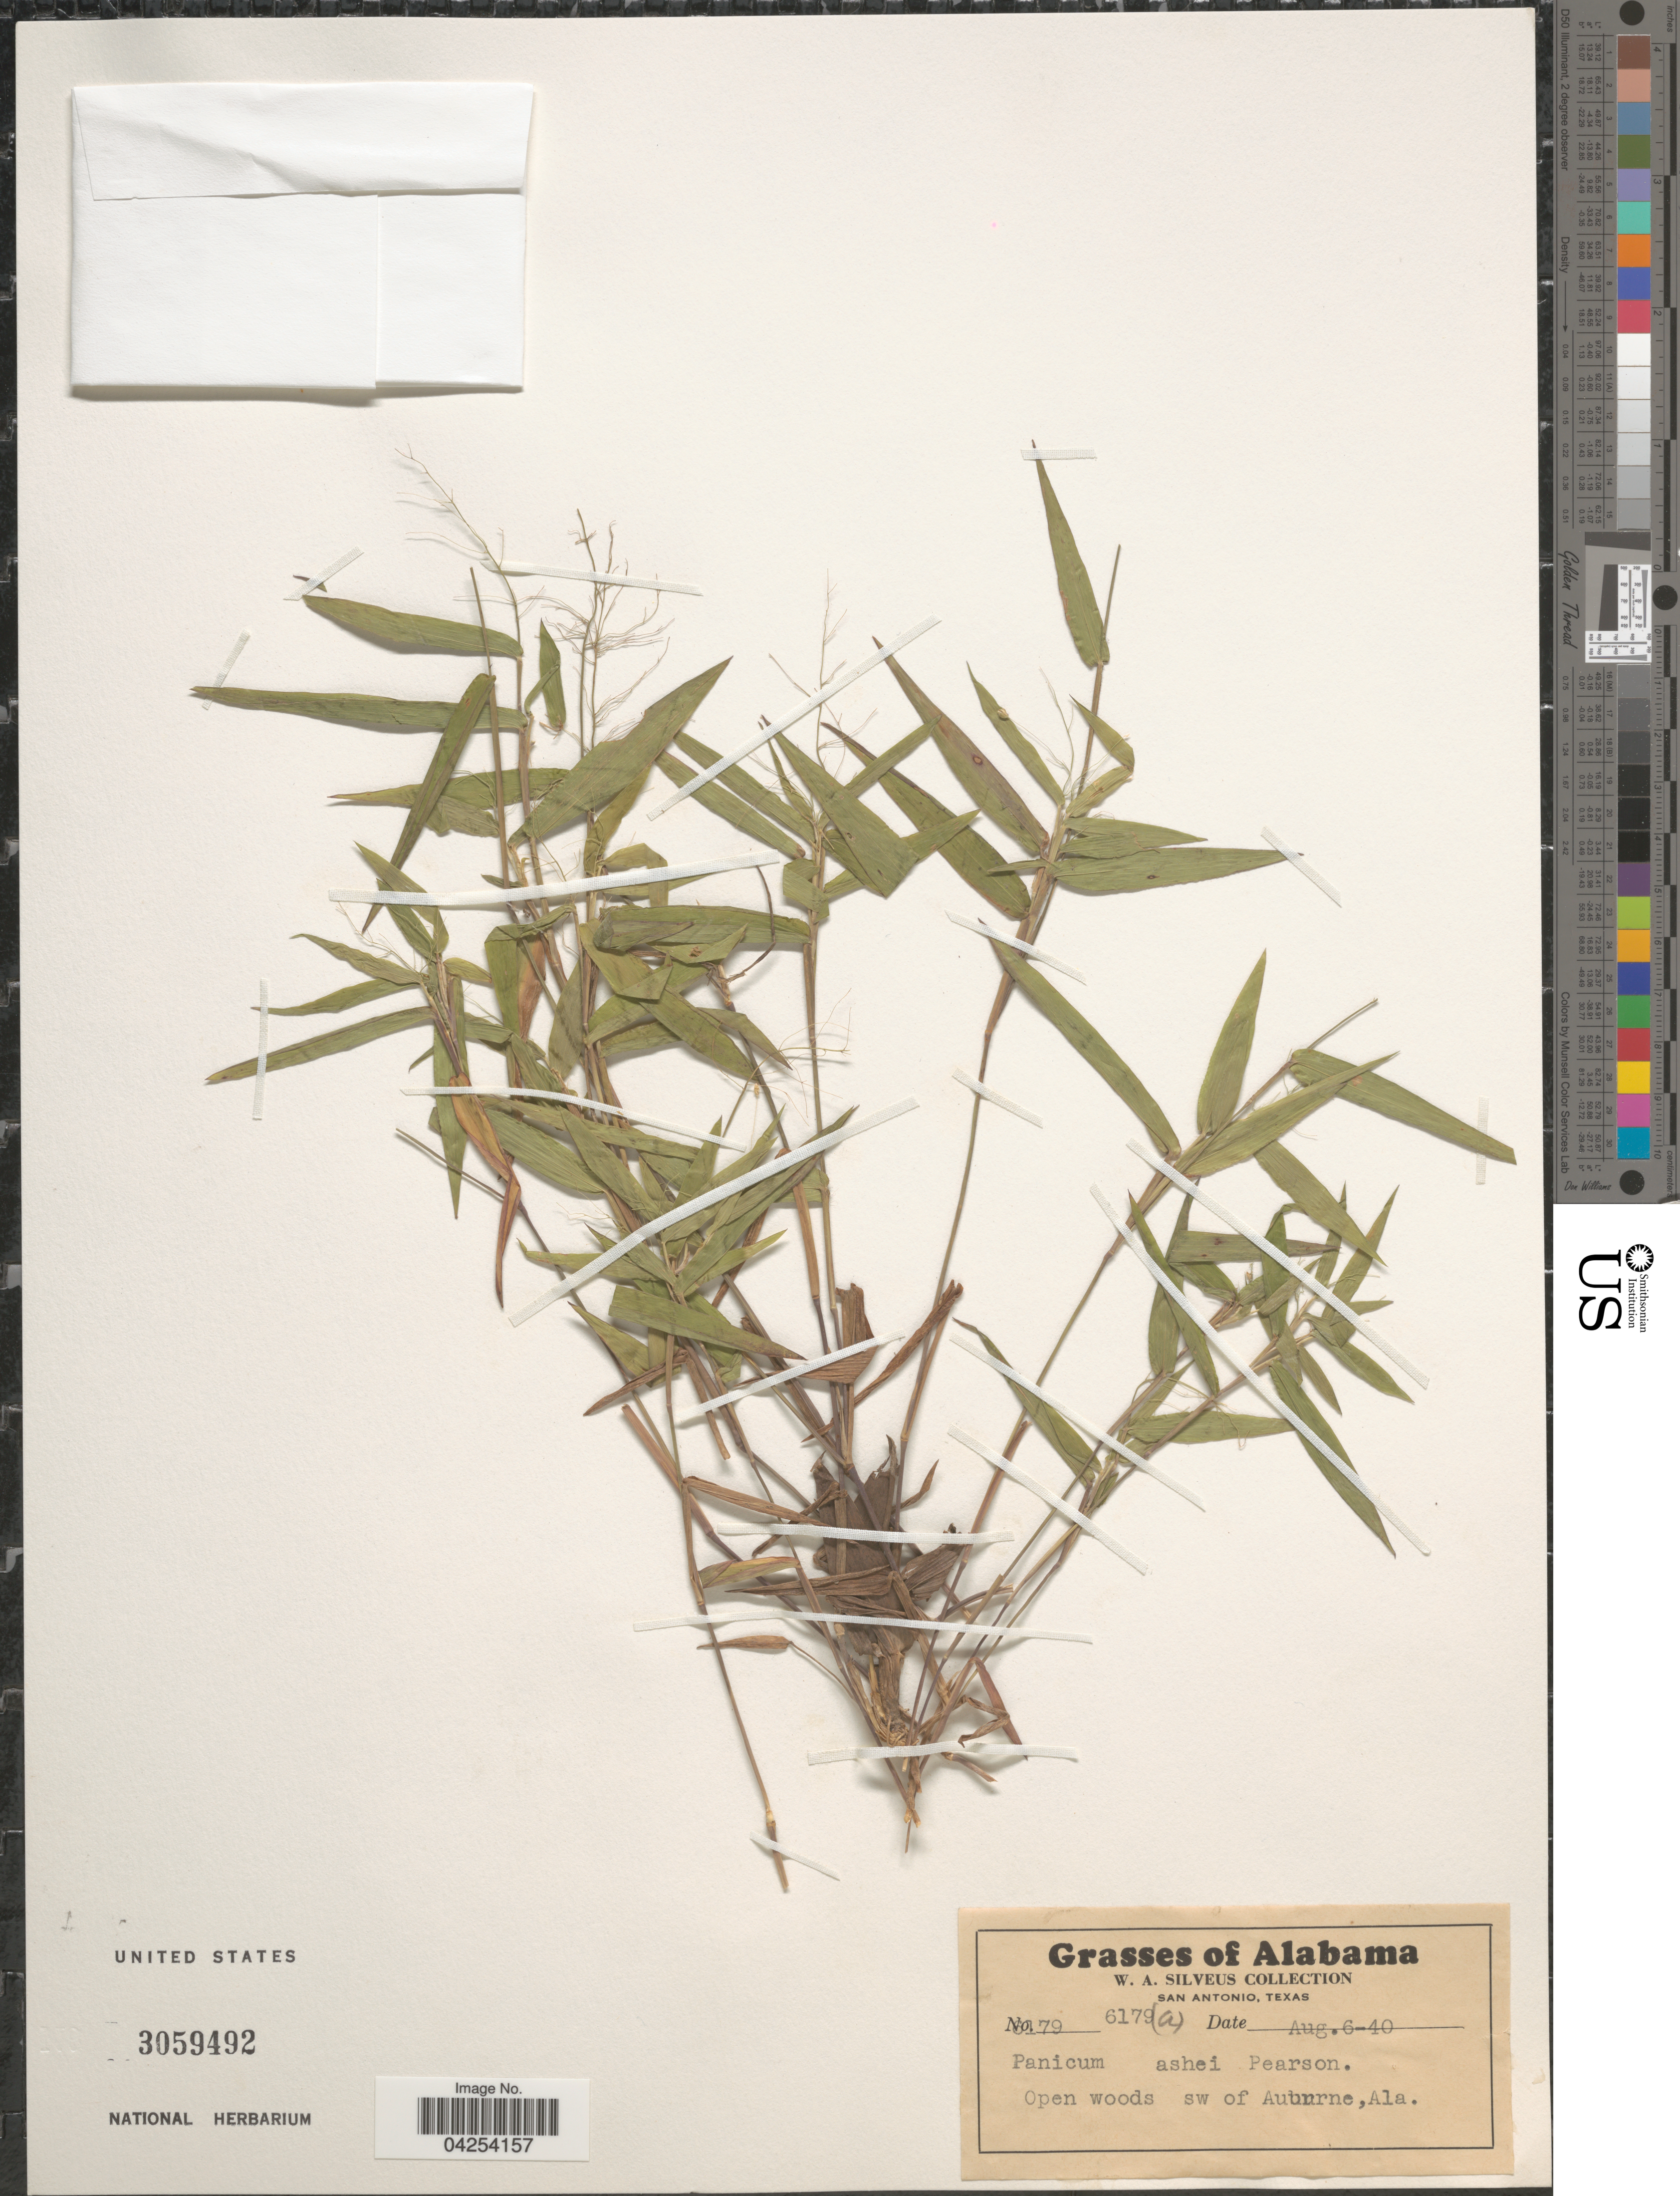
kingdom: Plantae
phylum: Tracheophyta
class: Liliopsida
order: Poales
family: Poaceae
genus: Dichanthelium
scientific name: Dichanthelium commutatum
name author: (Schult.) Gould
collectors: W. Silveus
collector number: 6179(a)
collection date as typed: Transcribed d/m/y: 6/8/40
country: United States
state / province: Alabama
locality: Open woods sw of Auburne.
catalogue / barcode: US 3059492